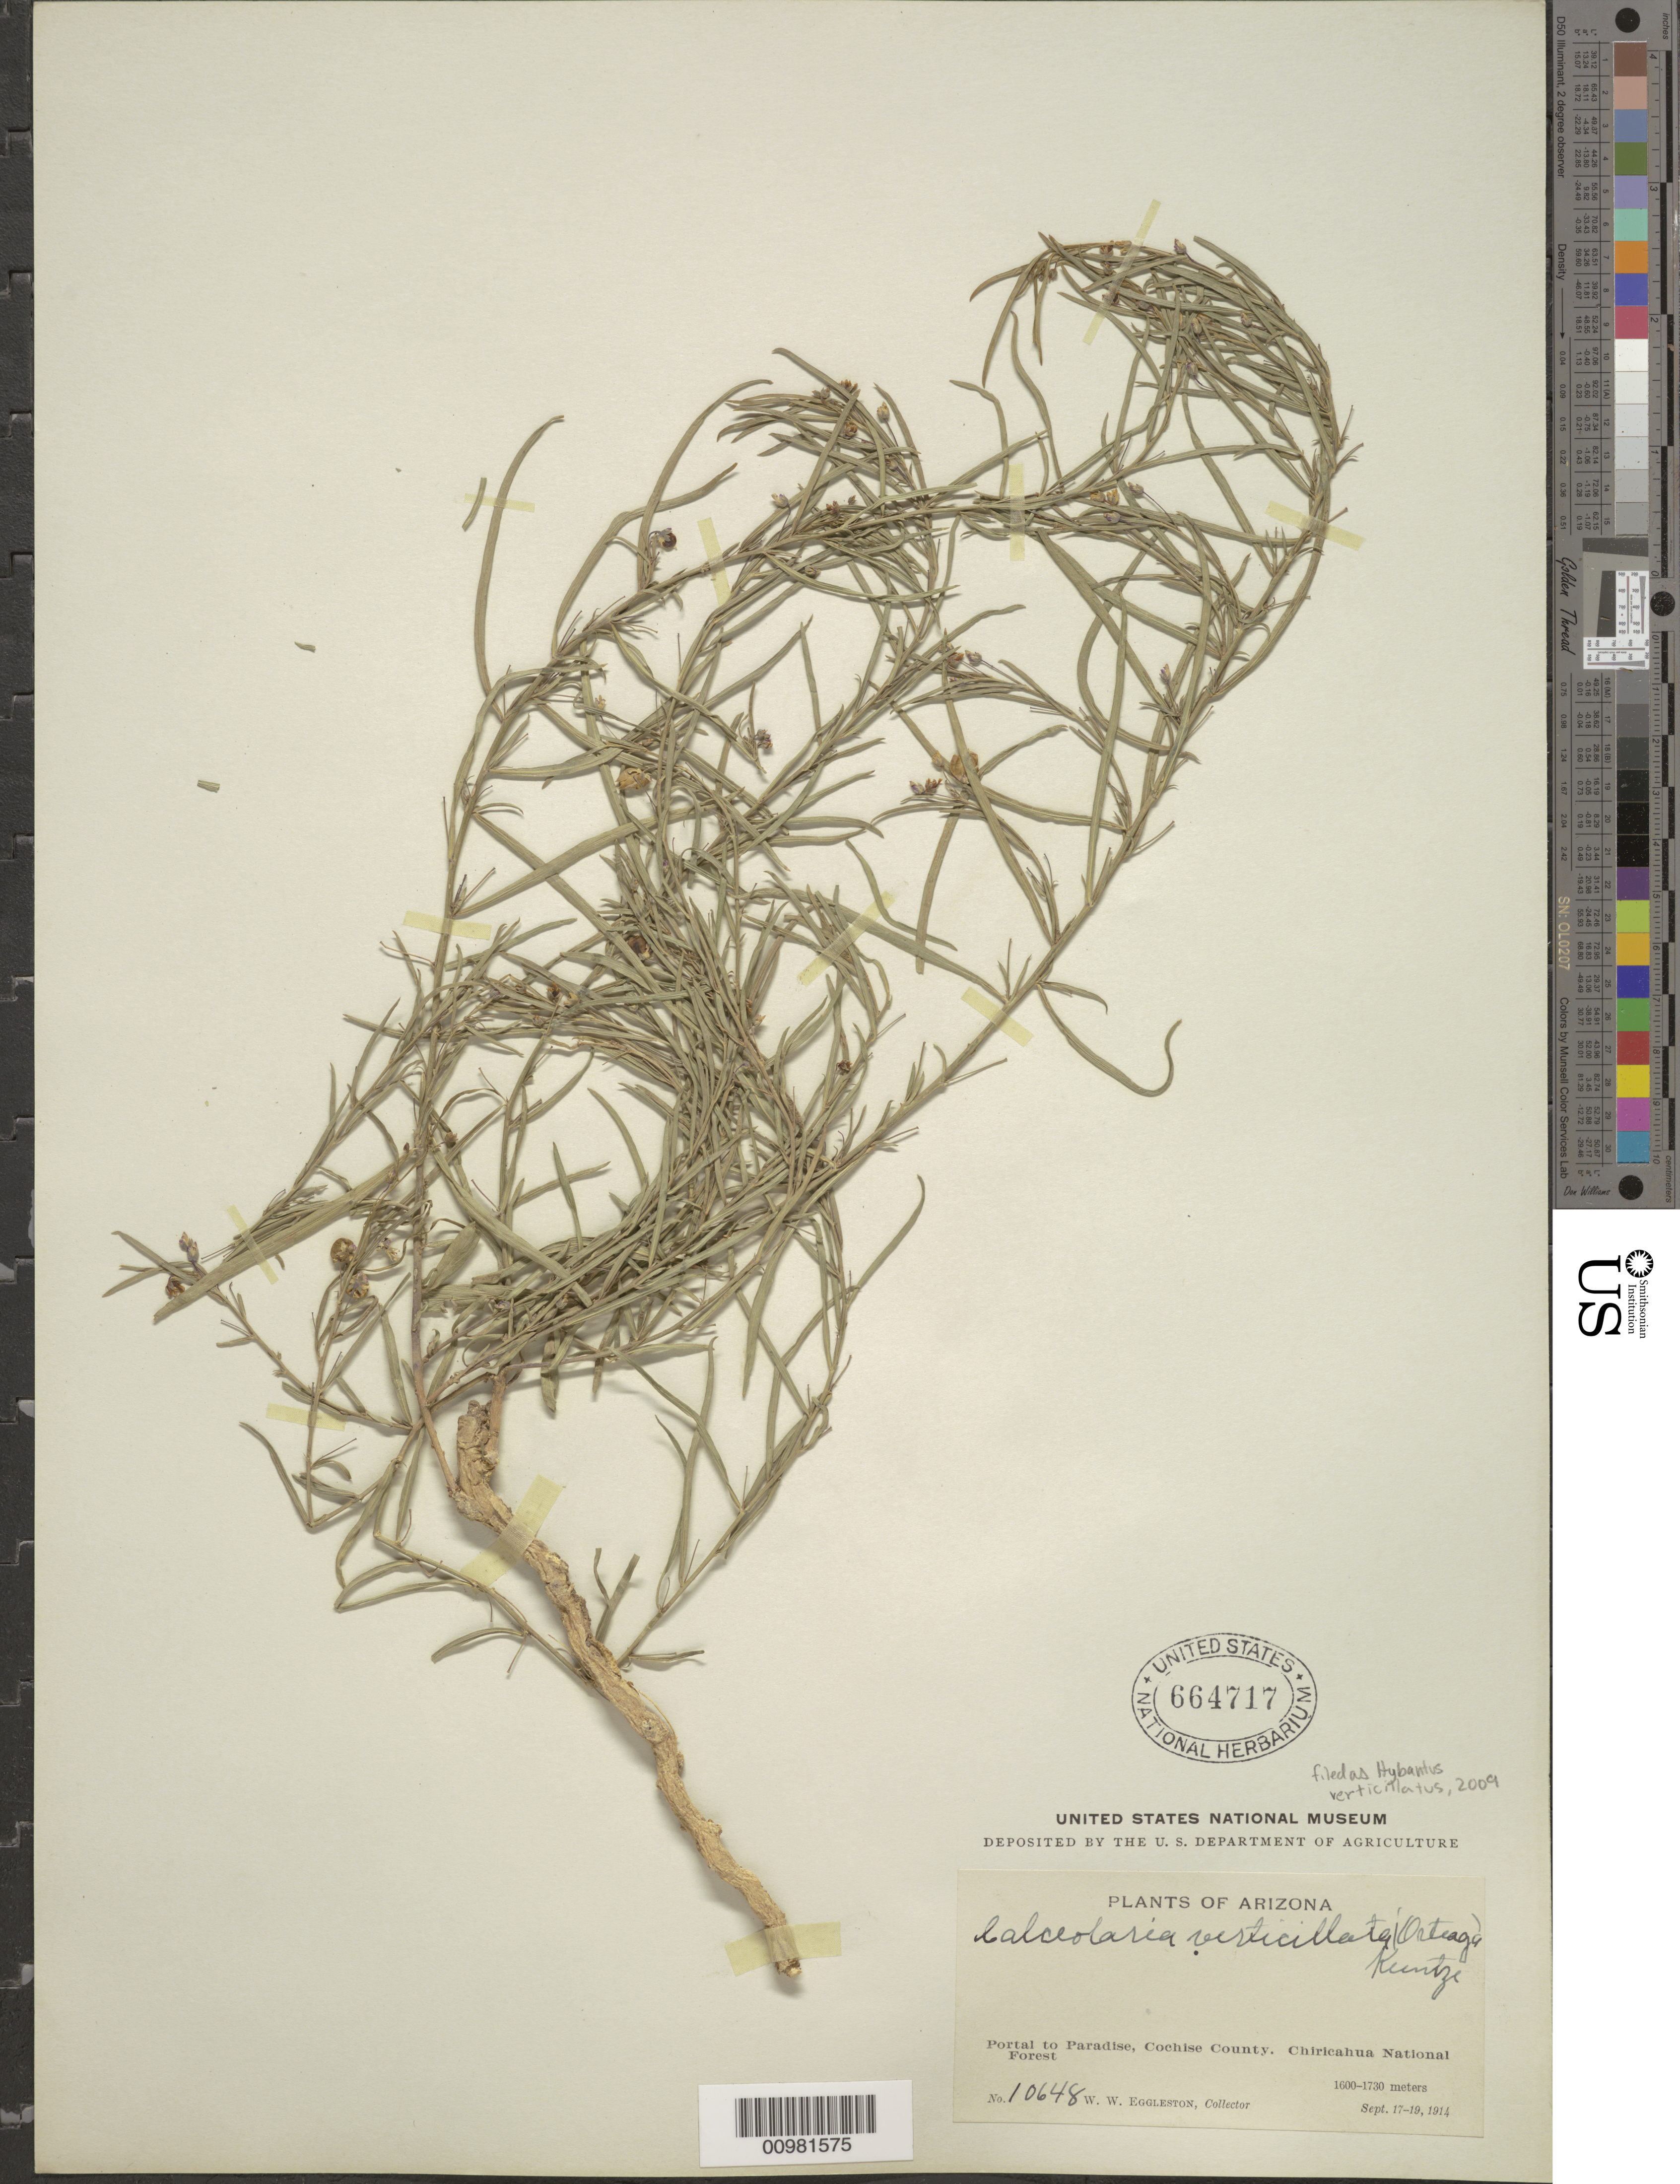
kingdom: Plantae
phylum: Tracheophyta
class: Magnoliopsida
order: Malpighiales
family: Violaceae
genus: Pombalia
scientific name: Pombalia verticillata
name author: (Ortega) Paula-Souza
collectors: W. W. Eggleston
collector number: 10648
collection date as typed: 17 Sep 1914 to 19 Sep 1914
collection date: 1914-09-17/1914-09-19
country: United States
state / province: Arizona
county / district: Cochise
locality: Chiricahua National Forest; Portal to Paradise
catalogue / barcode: US 664717